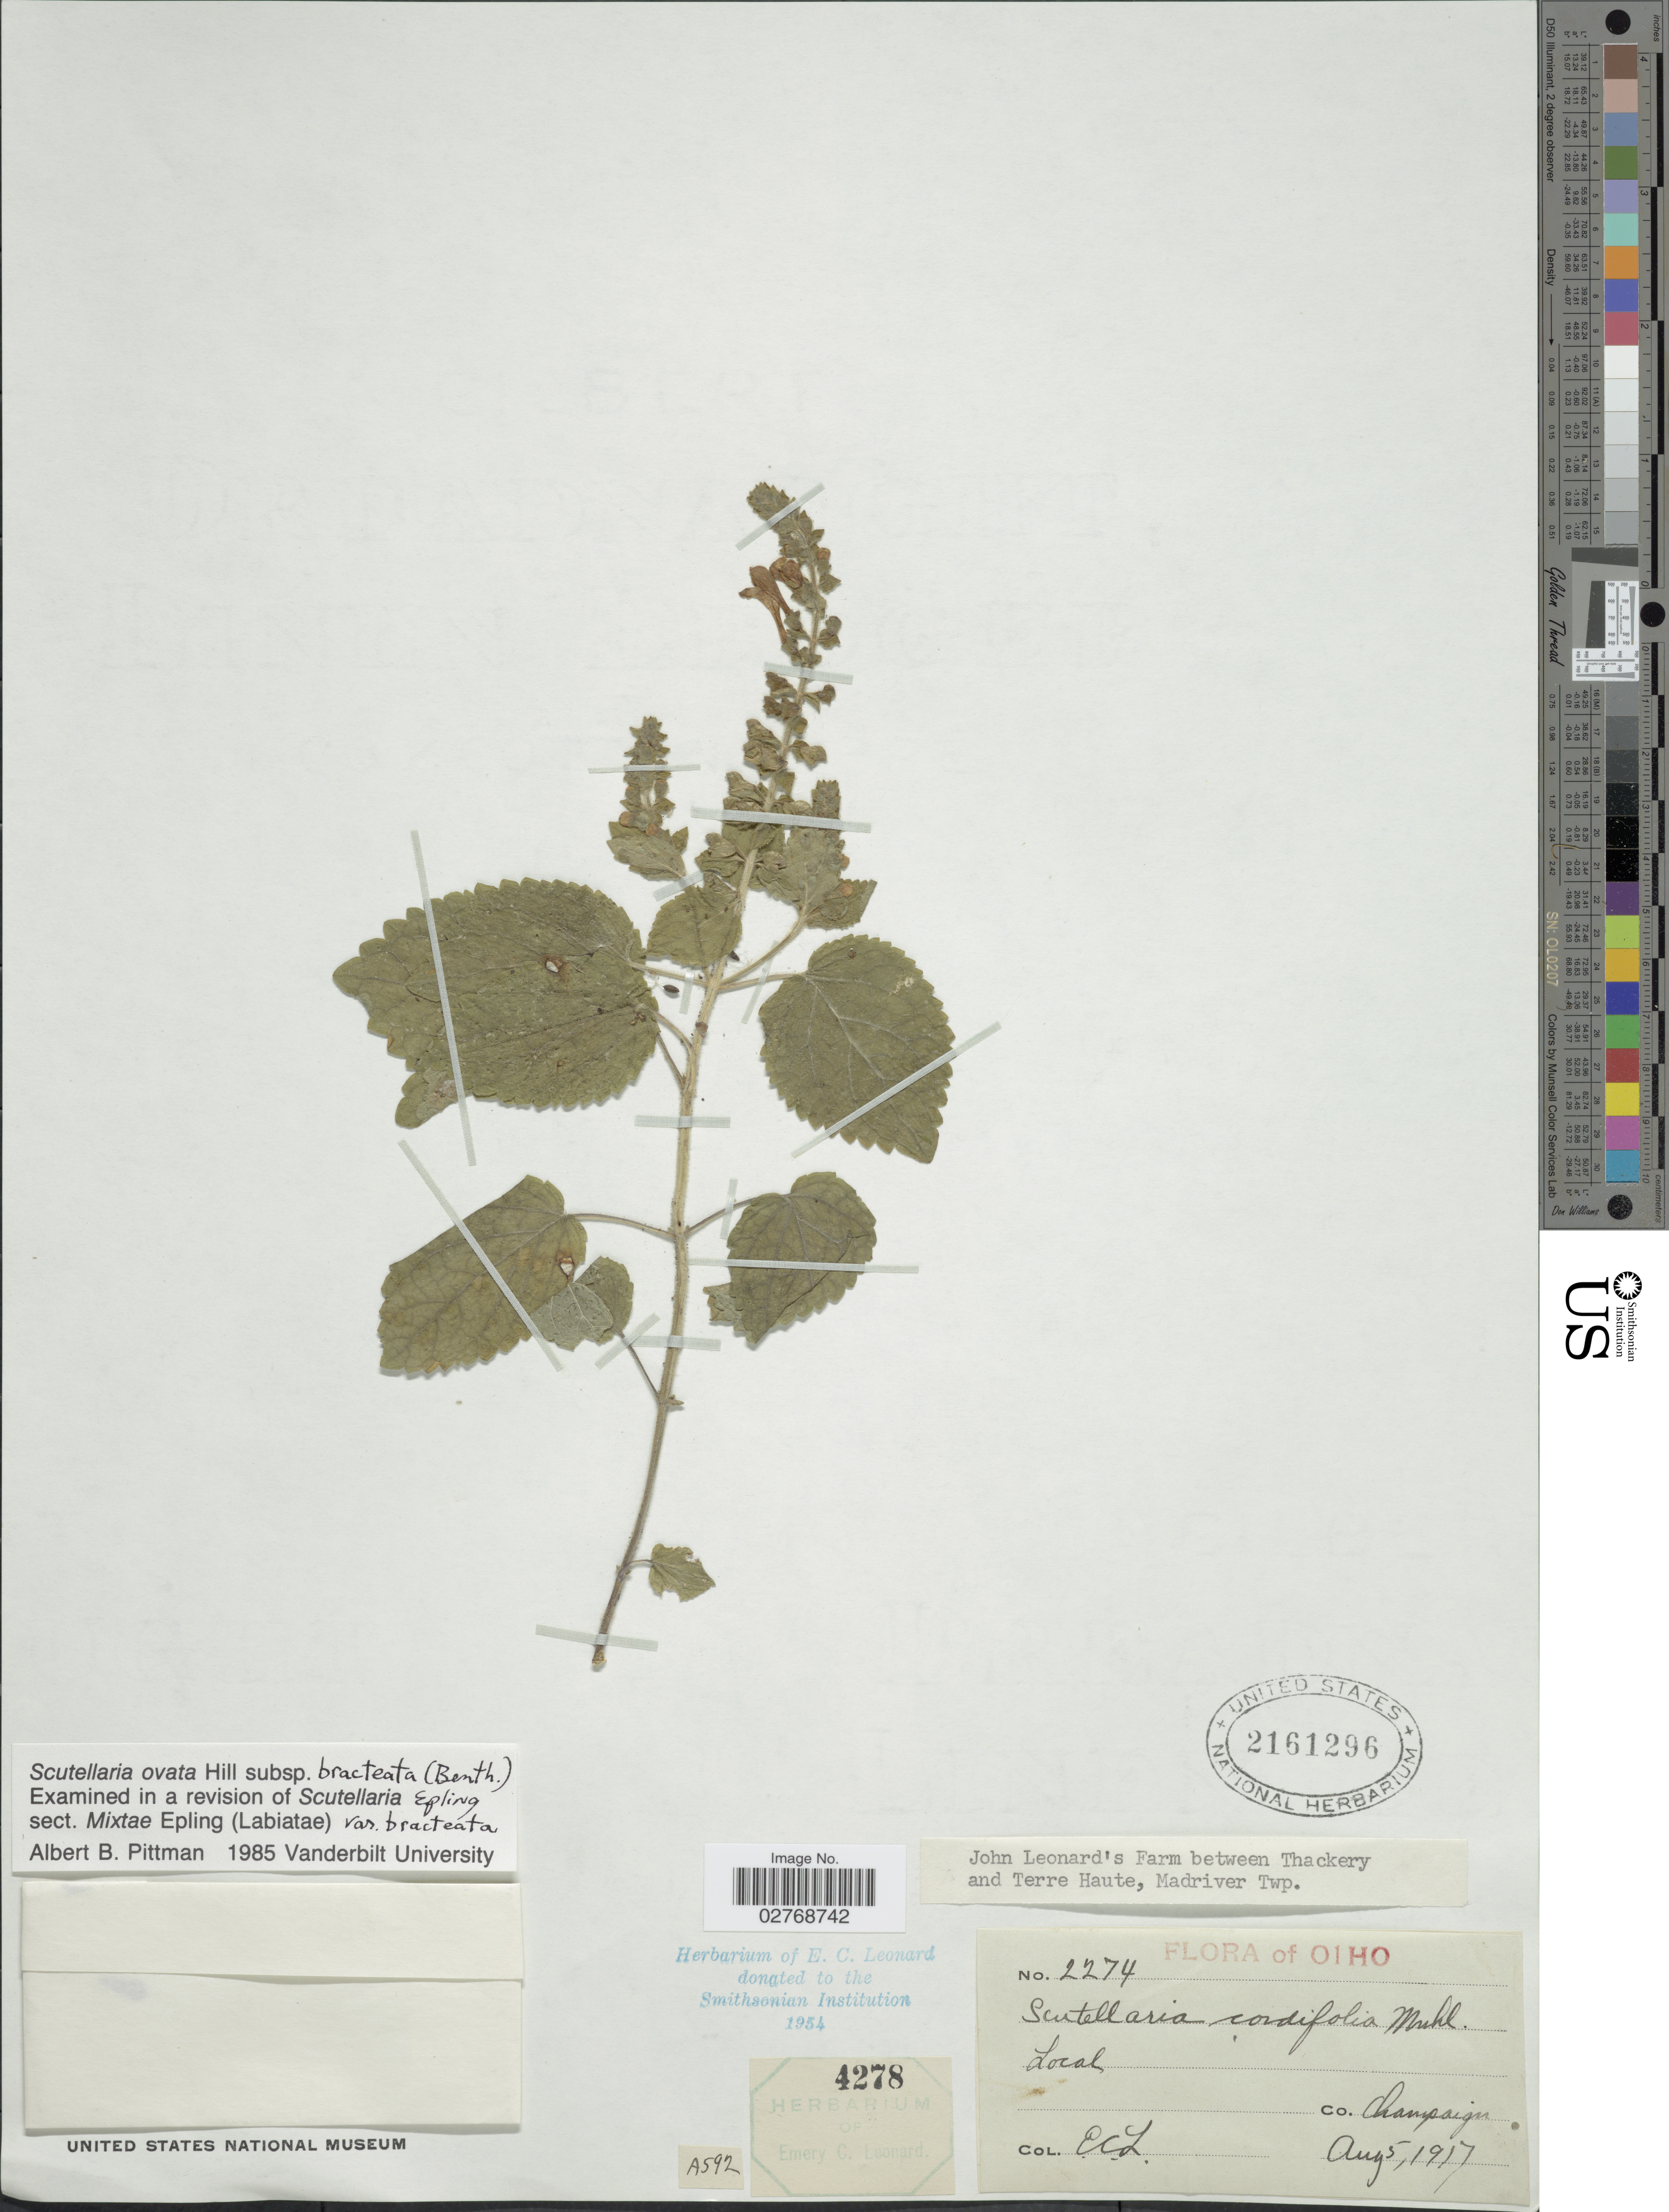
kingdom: Plantae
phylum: Tracheophyta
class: Magnoliopsida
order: Lamiales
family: Lamiaceae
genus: Scutellaria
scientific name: Scutellaria ovata subsp. bracteata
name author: (Benth.) Epling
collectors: E. C. Leonard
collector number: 2274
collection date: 1917-08-05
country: United States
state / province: Ohio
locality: Co. Champaign.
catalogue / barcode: US 2161296